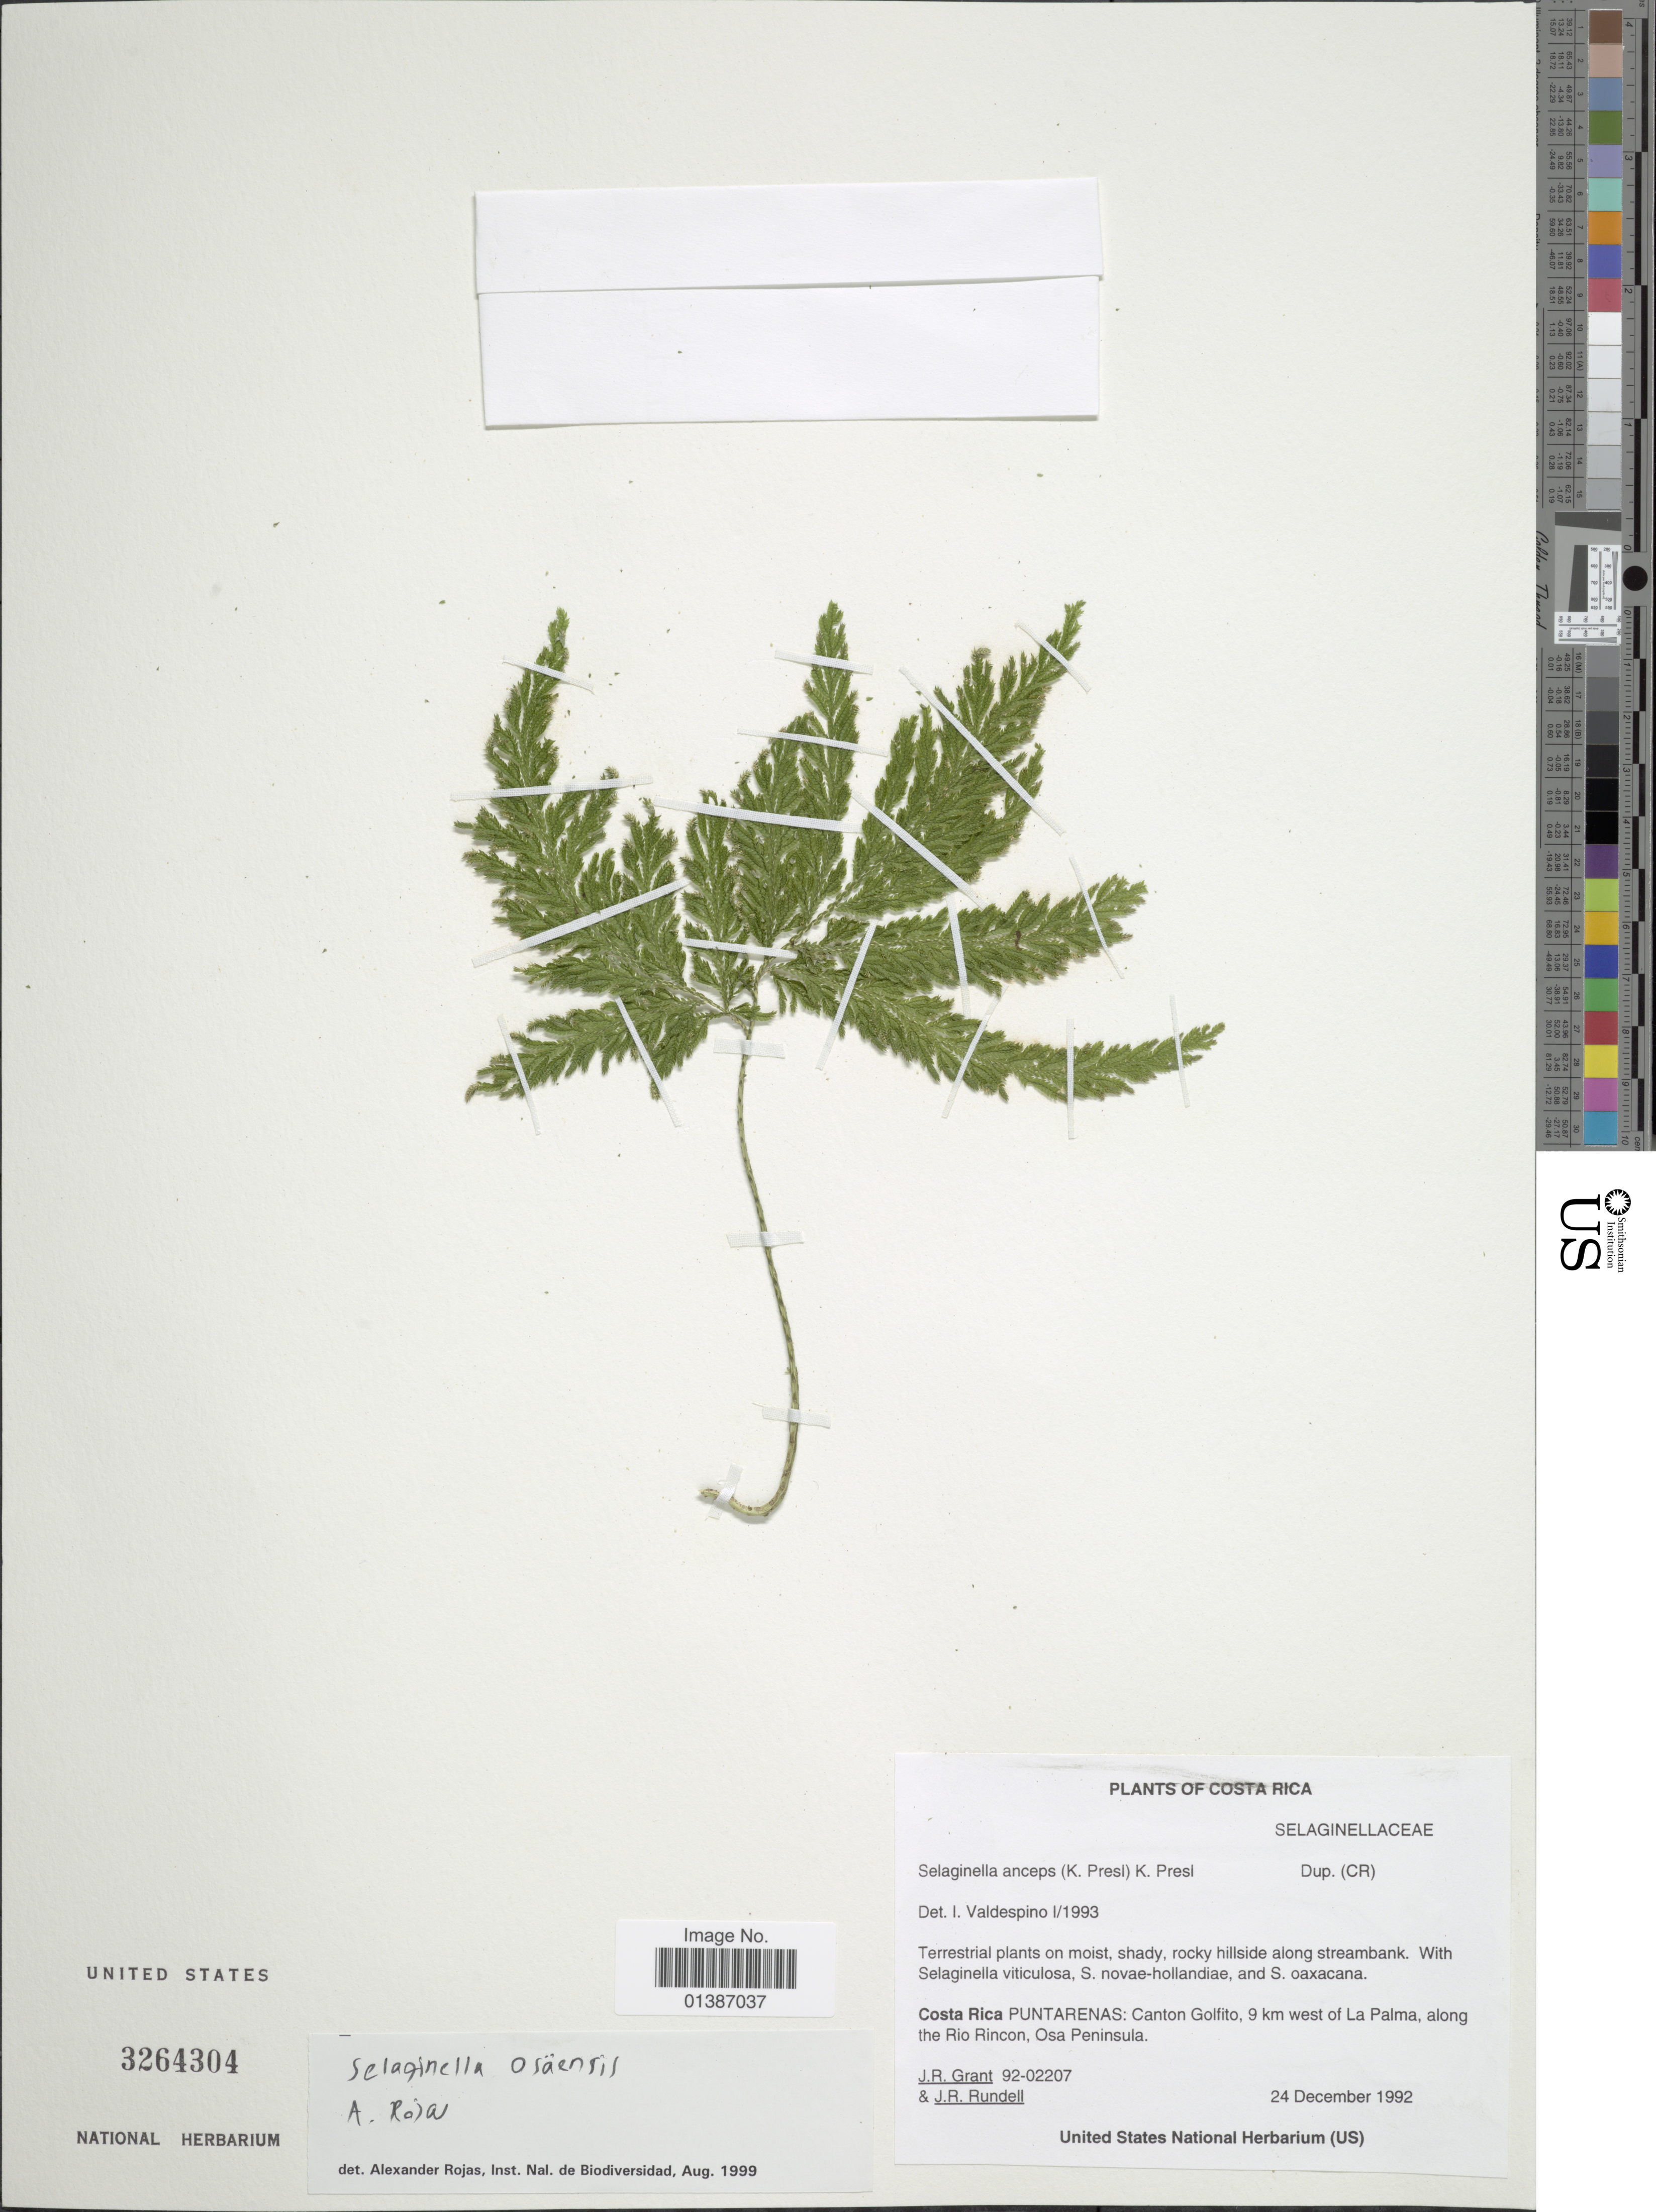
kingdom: Plantae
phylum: Tracheophyta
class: Lycopodiopsida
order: Selaginellales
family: Selaginellaceae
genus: Selaginella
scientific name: Selaginella anceps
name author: (C. Presl)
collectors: J. Grant & J. R. Rundell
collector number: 92-02207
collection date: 1992-12-24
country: Costa Rica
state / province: Puntarenas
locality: Canton Golfito, 9 km west of La Palma, along the Rio Rincon, Osa Peninsula.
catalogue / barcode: US 3264304